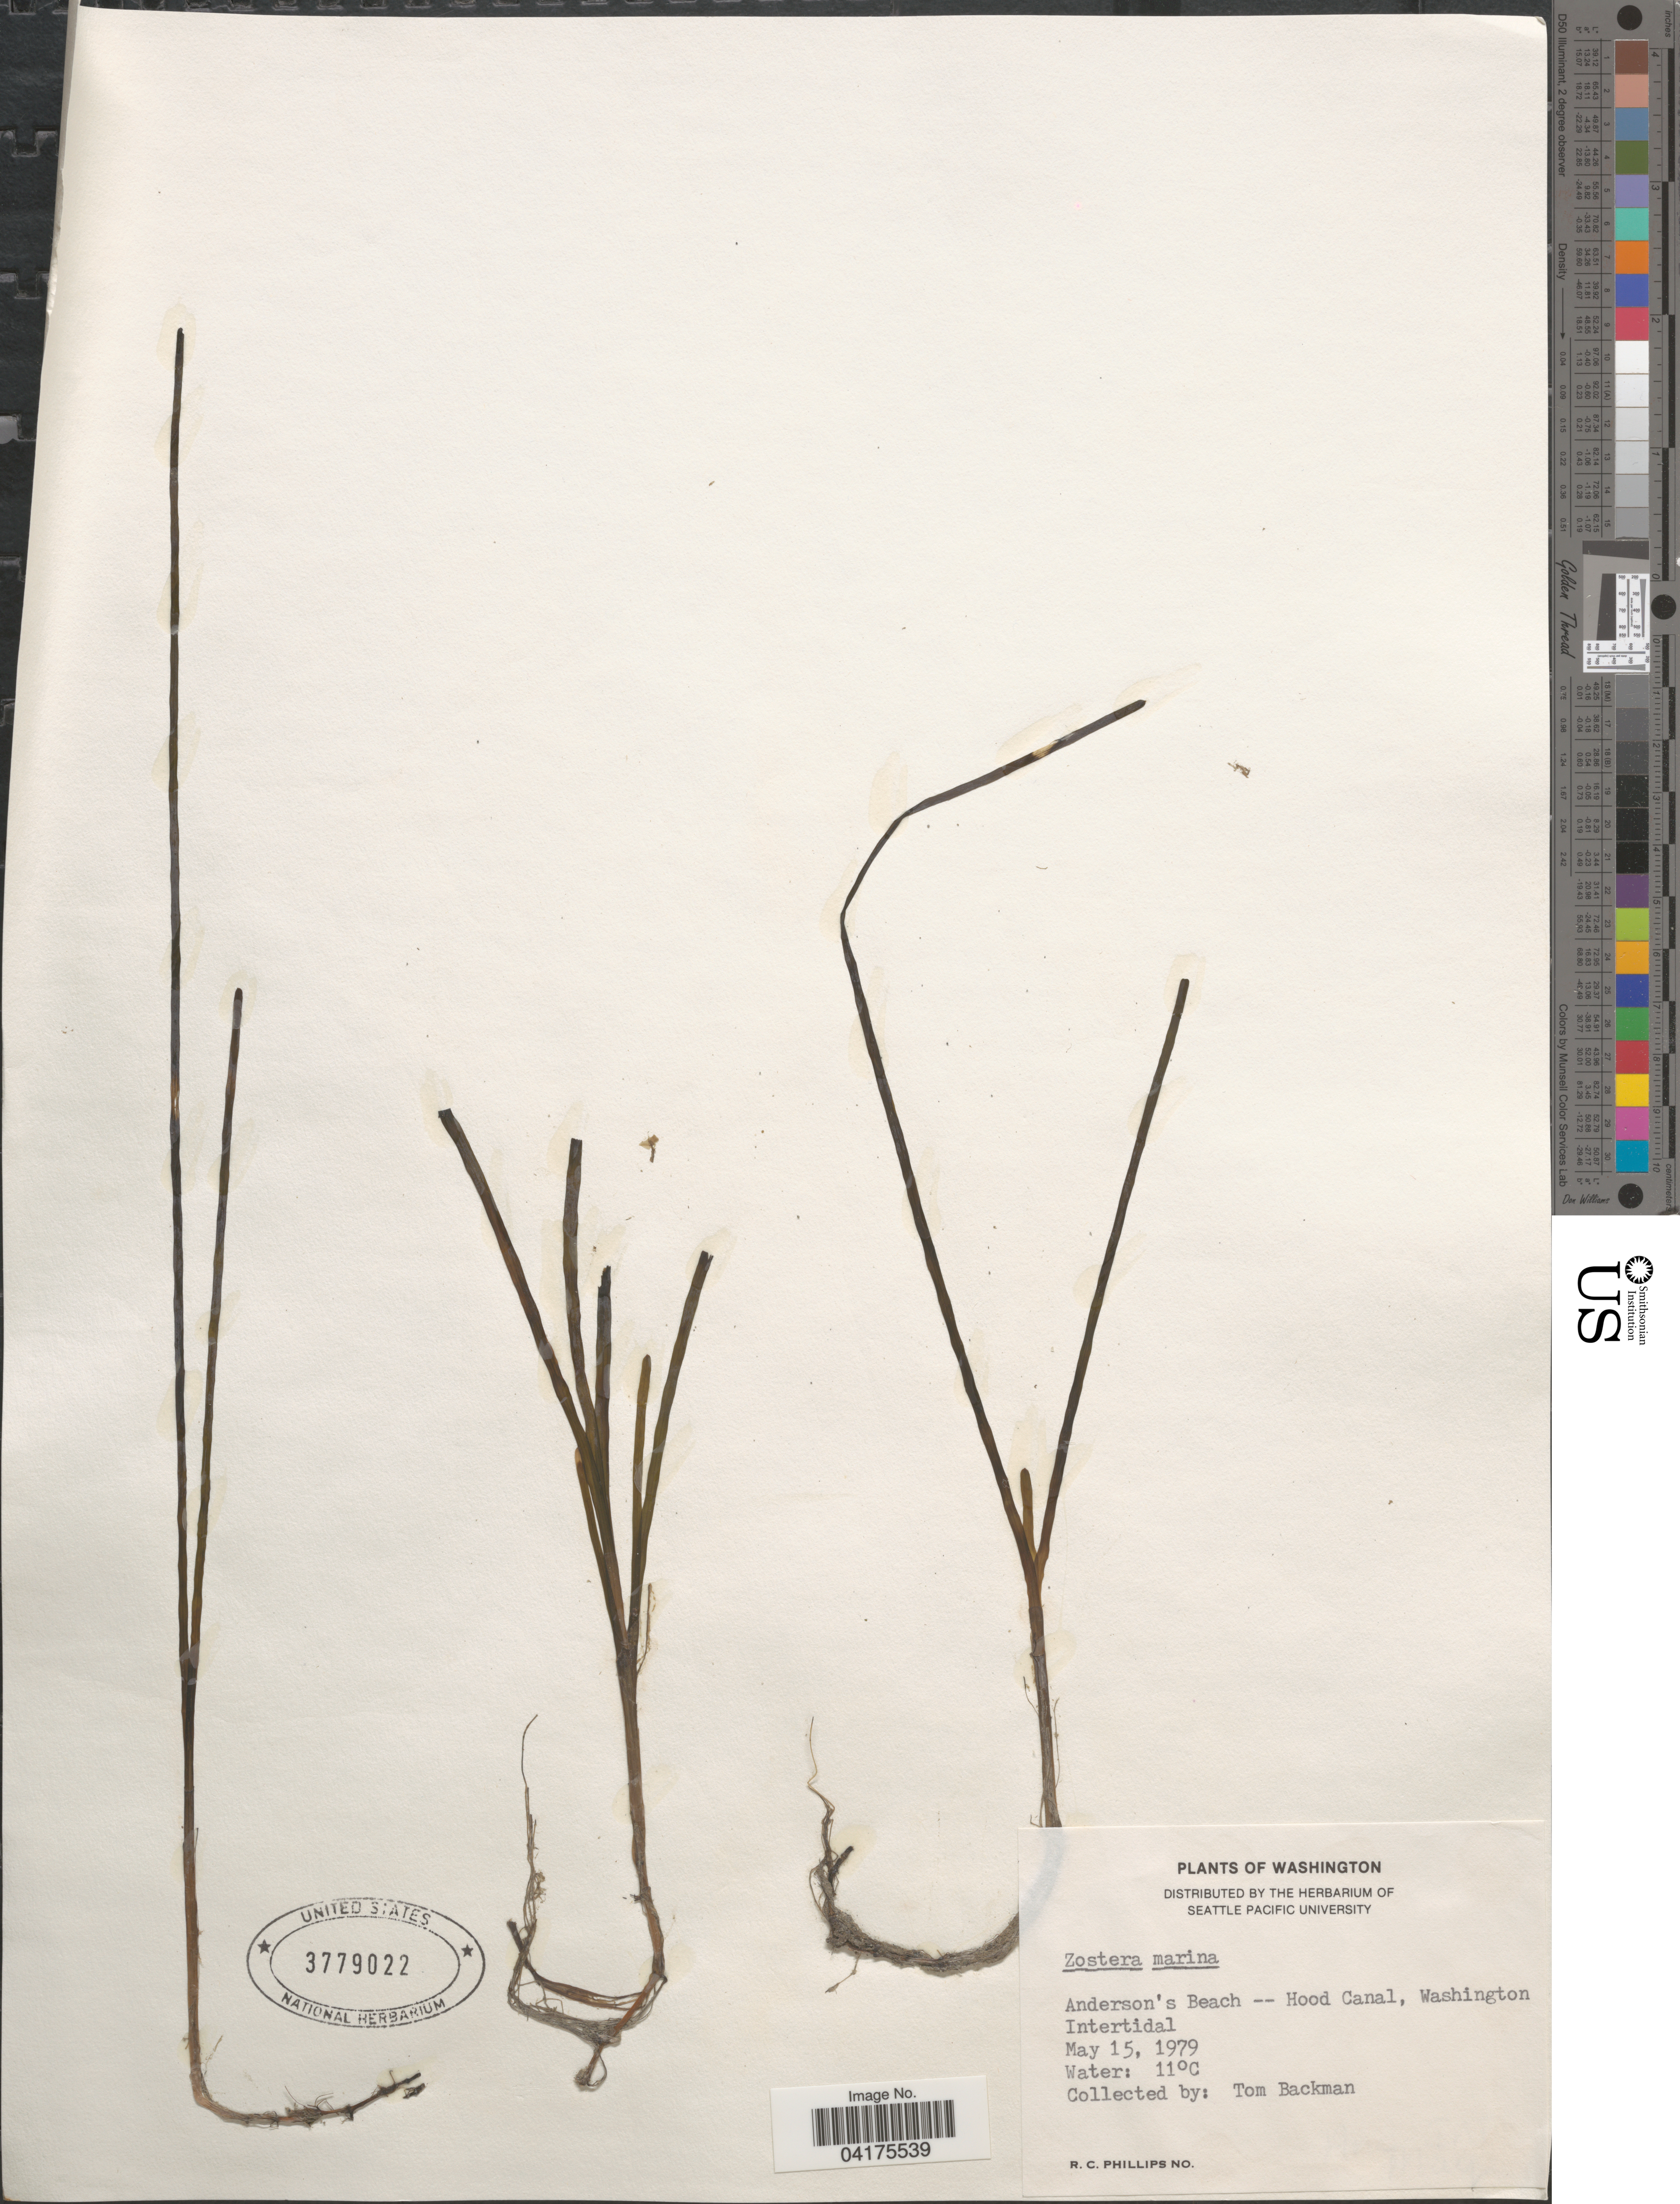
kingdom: Plantae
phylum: Tracheophyta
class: Liliopsida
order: Alismatales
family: Zosteraceae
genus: Zostera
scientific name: Zostera marina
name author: L.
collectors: T. Backman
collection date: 1979-05-15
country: United States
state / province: Washington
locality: Anderson's Beach -- Hood Canal.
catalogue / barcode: US 3779022